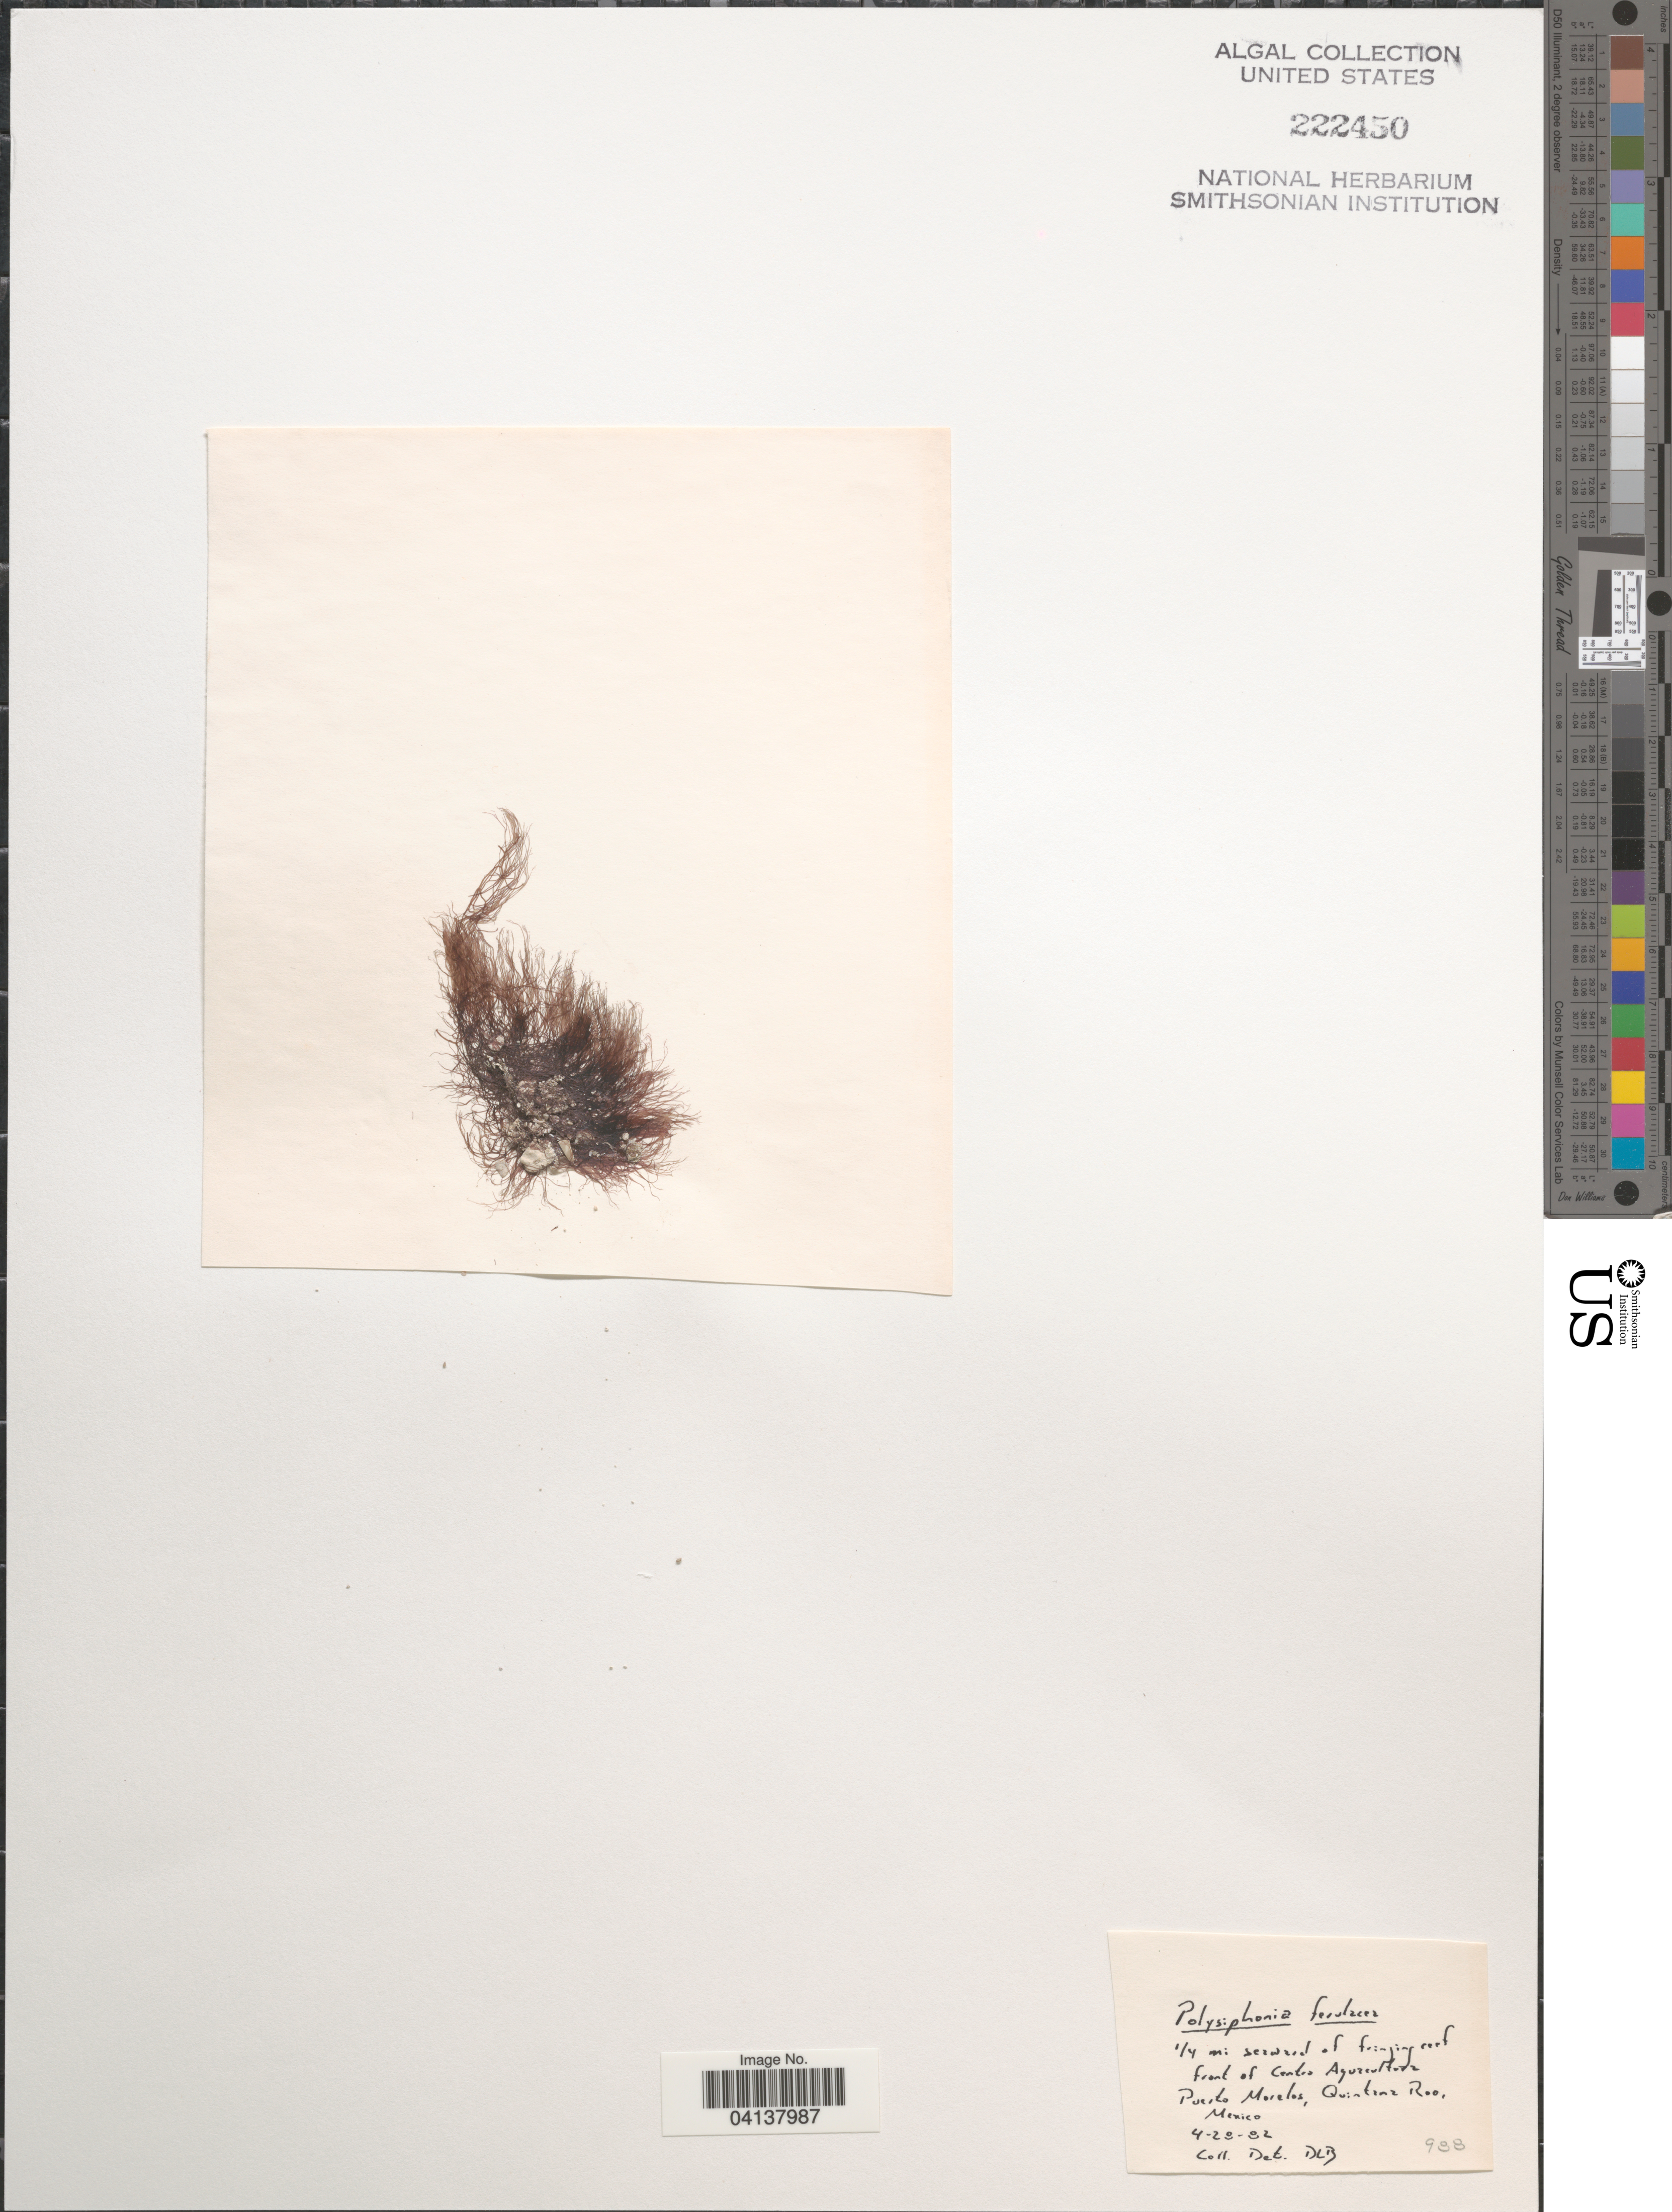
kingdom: Plantae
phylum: Rhodophyta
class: Florideophyceae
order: Ceramiales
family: Rhodomelaceae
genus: Melanothamnus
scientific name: Melanothamnus ferulaceus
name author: (Suhr ex J. Agardh) Diaz-Tapia & Maggs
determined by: Algae name updating Project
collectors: D. L. B.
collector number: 988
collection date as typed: Transcribed d/m/y: 28/4/82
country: Mexico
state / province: Quintana Roo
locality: ¼ mi seaward of fringing reef front of Centro Aquacultura. Puerto Morelos.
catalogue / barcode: US 222450